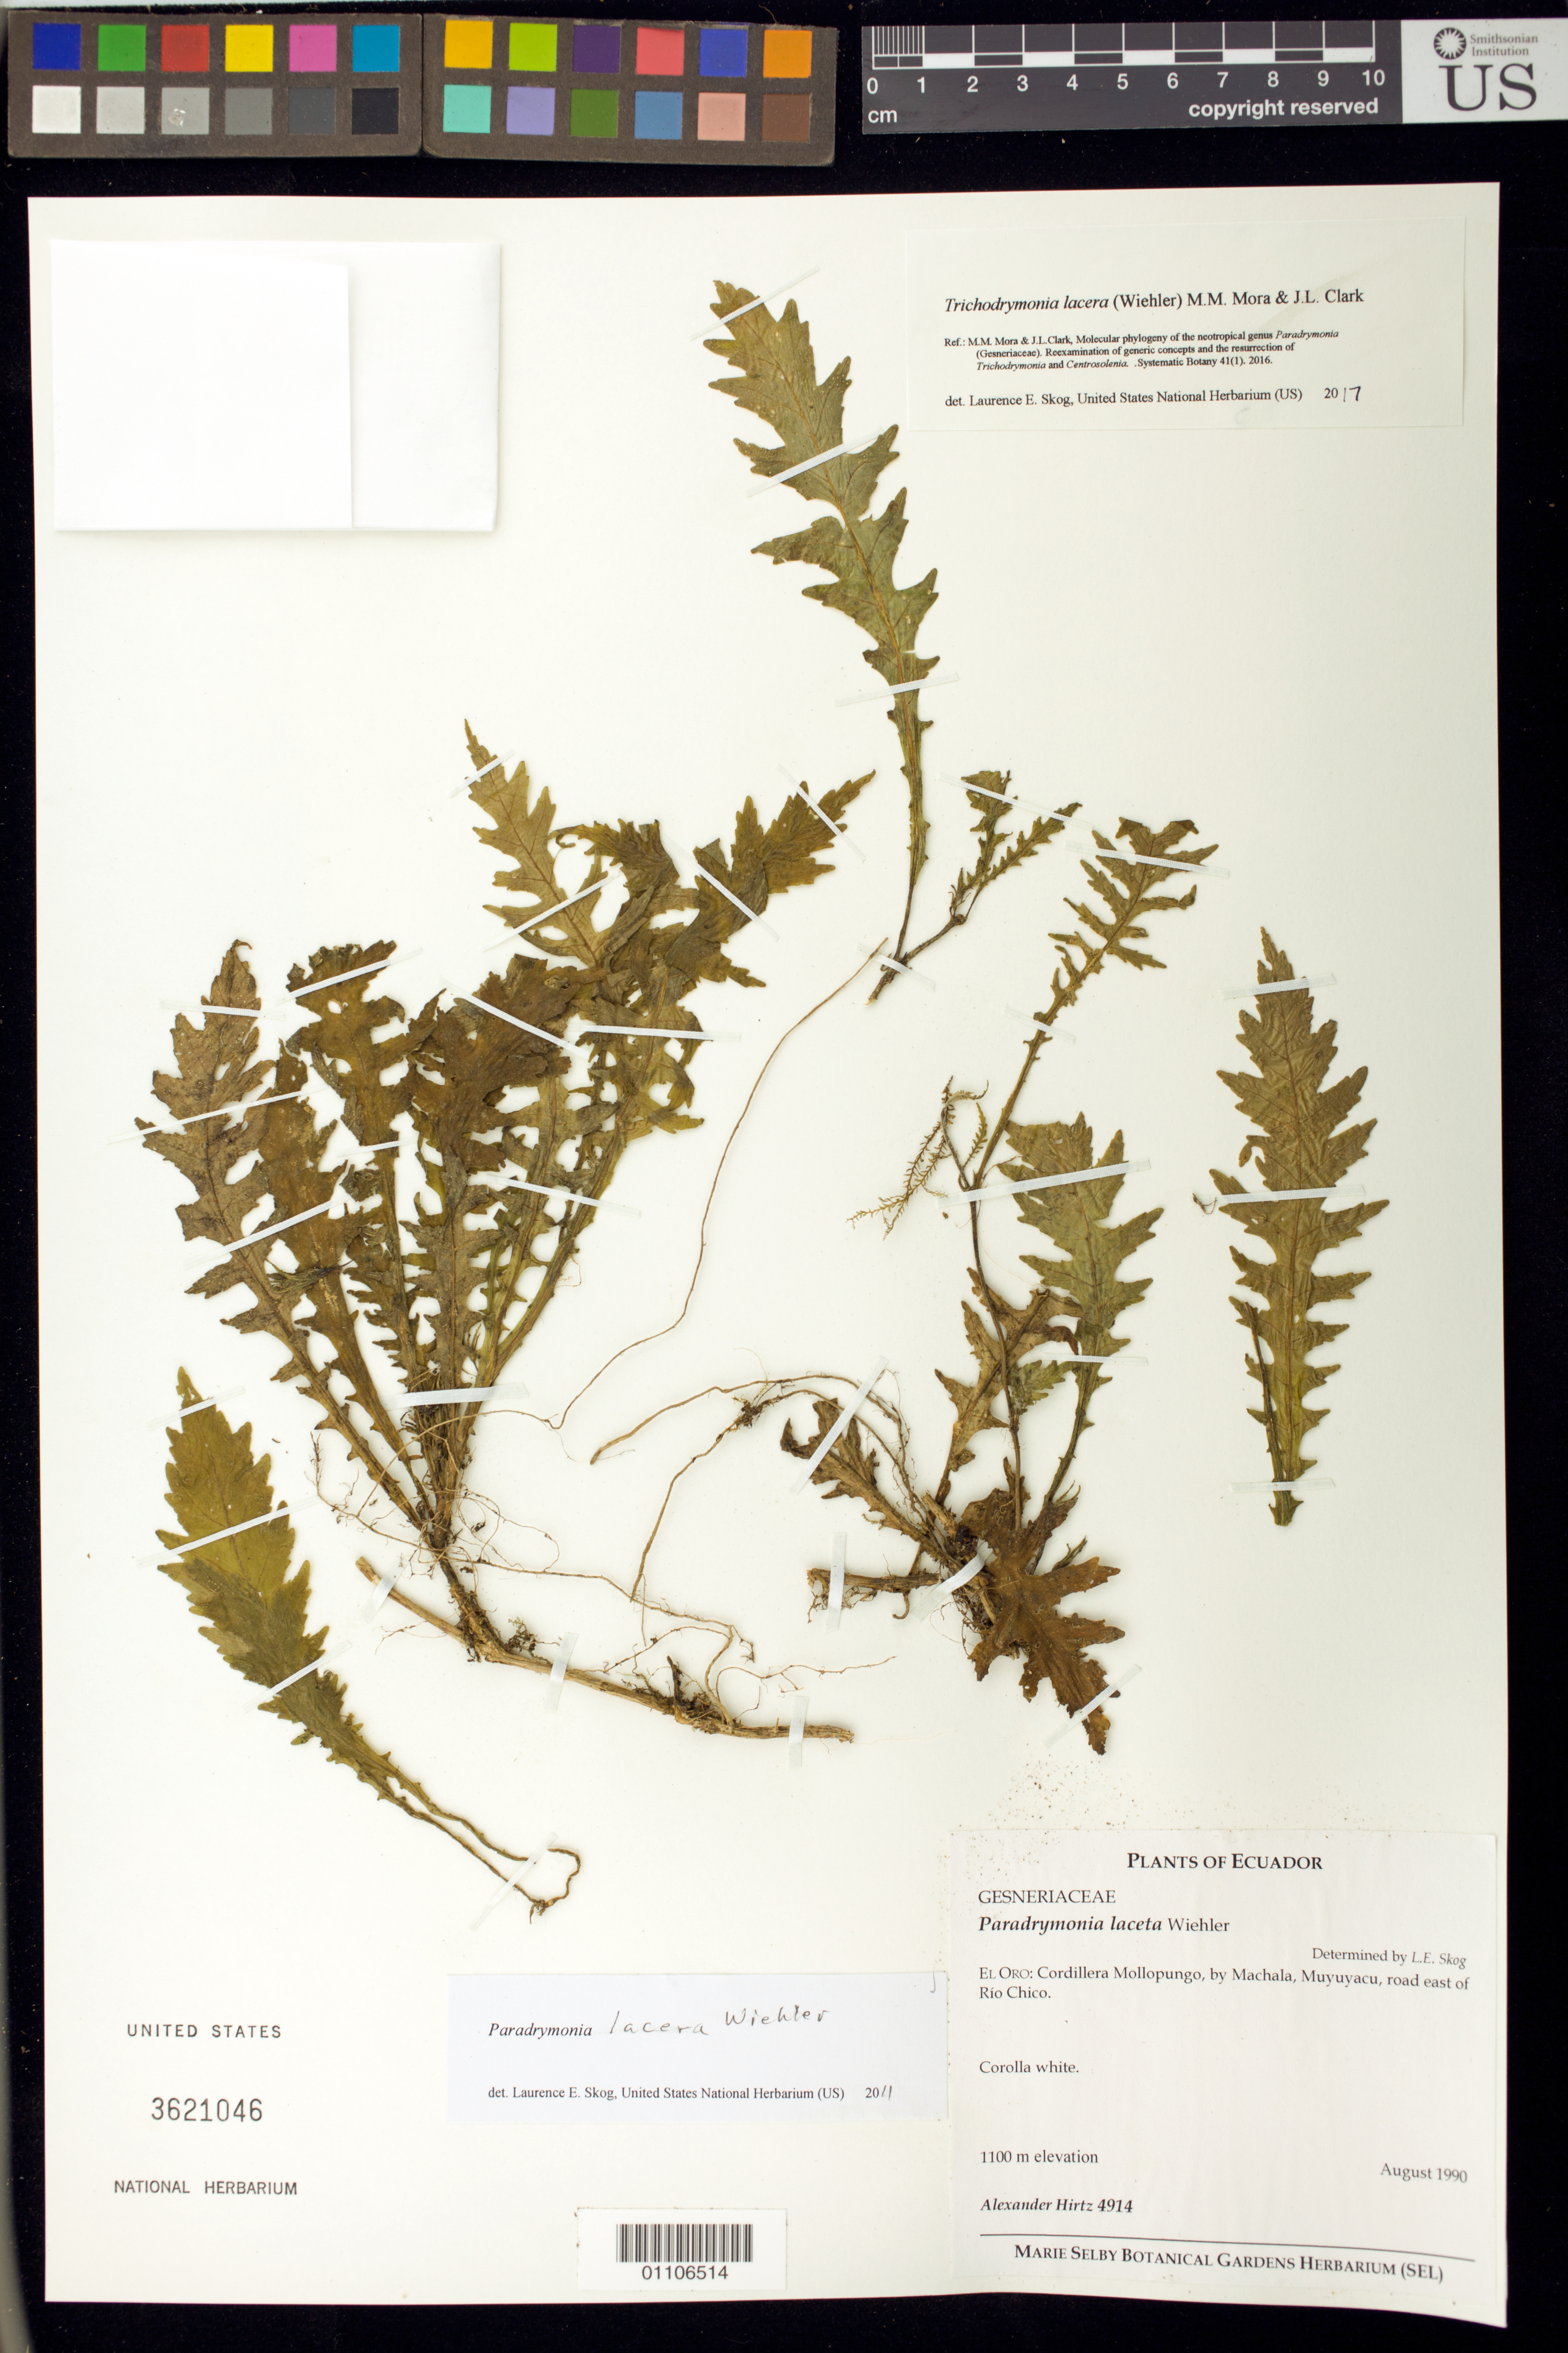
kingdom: Plantae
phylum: Tracheophyta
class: Magnoliopsida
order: Lamiales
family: Gesneriaceae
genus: Trichodrymonia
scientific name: Trichodrymonia lacera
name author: (Wiehler) M.M. Mora & J.L. Clark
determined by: Skog, Laurence E.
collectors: A. Hirtz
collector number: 4914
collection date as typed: Aug 1990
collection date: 1990-08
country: Ecuador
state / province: El Oro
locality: El Oro: Cordillera Mollopungo, by Machala, Muyuyacu, road east of Rio Chico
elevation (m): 1100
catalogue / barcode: US 3621046